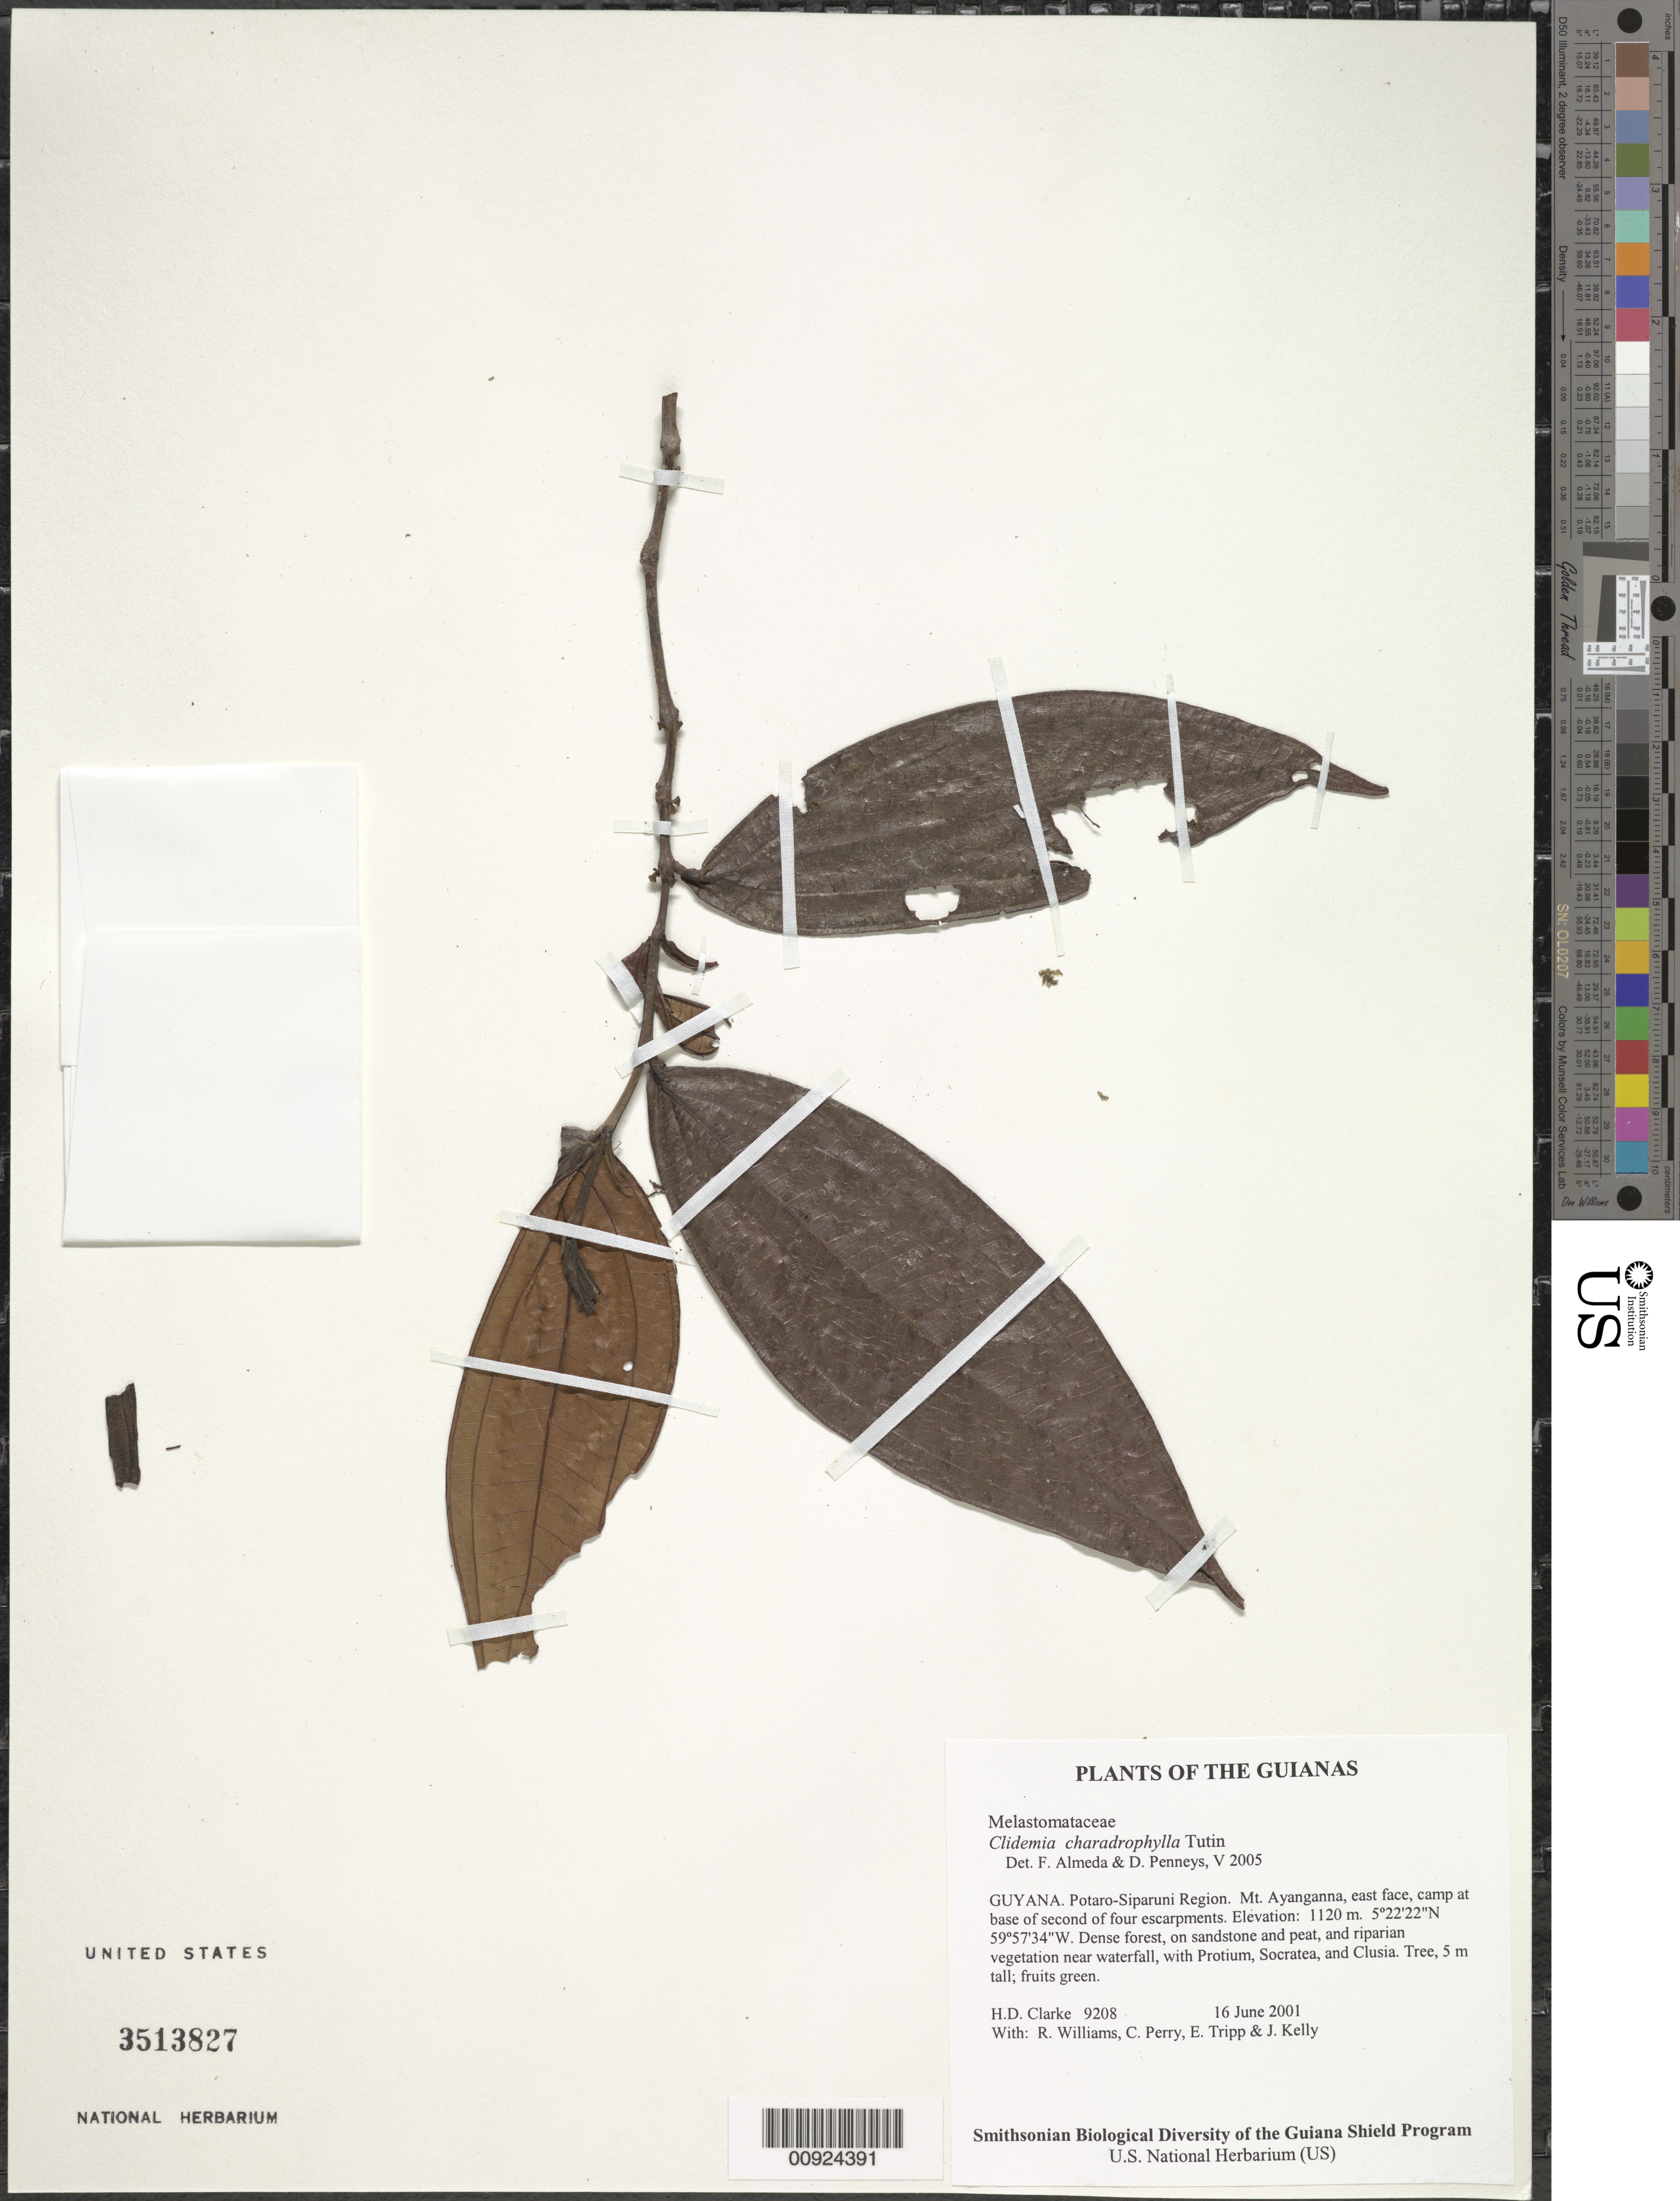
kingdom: Plantae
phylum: Tracheophyta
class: Magnoliopsida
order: Myrtales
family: Melastomataceae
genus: Clidemia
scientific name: Clidemia charadrophila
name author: Tutin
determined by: Almeda, F.; Penneys, D. S.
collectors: H. D. Clarke, R. Williams, C. Perry, E. Tripp & J. Kelly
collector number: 9208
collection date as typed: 16 June 2001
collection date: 2001-06-16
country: Guyana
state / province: Potaro-Siparuni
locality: Mt. Ayanganna, east face, camp at base of second of four escarpments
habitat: Dense forest, on sandstone and peat, and riparian vegetation near waterfall, with Protium, Socratea, and Clusia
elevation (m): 1120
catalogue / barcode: US 3513827